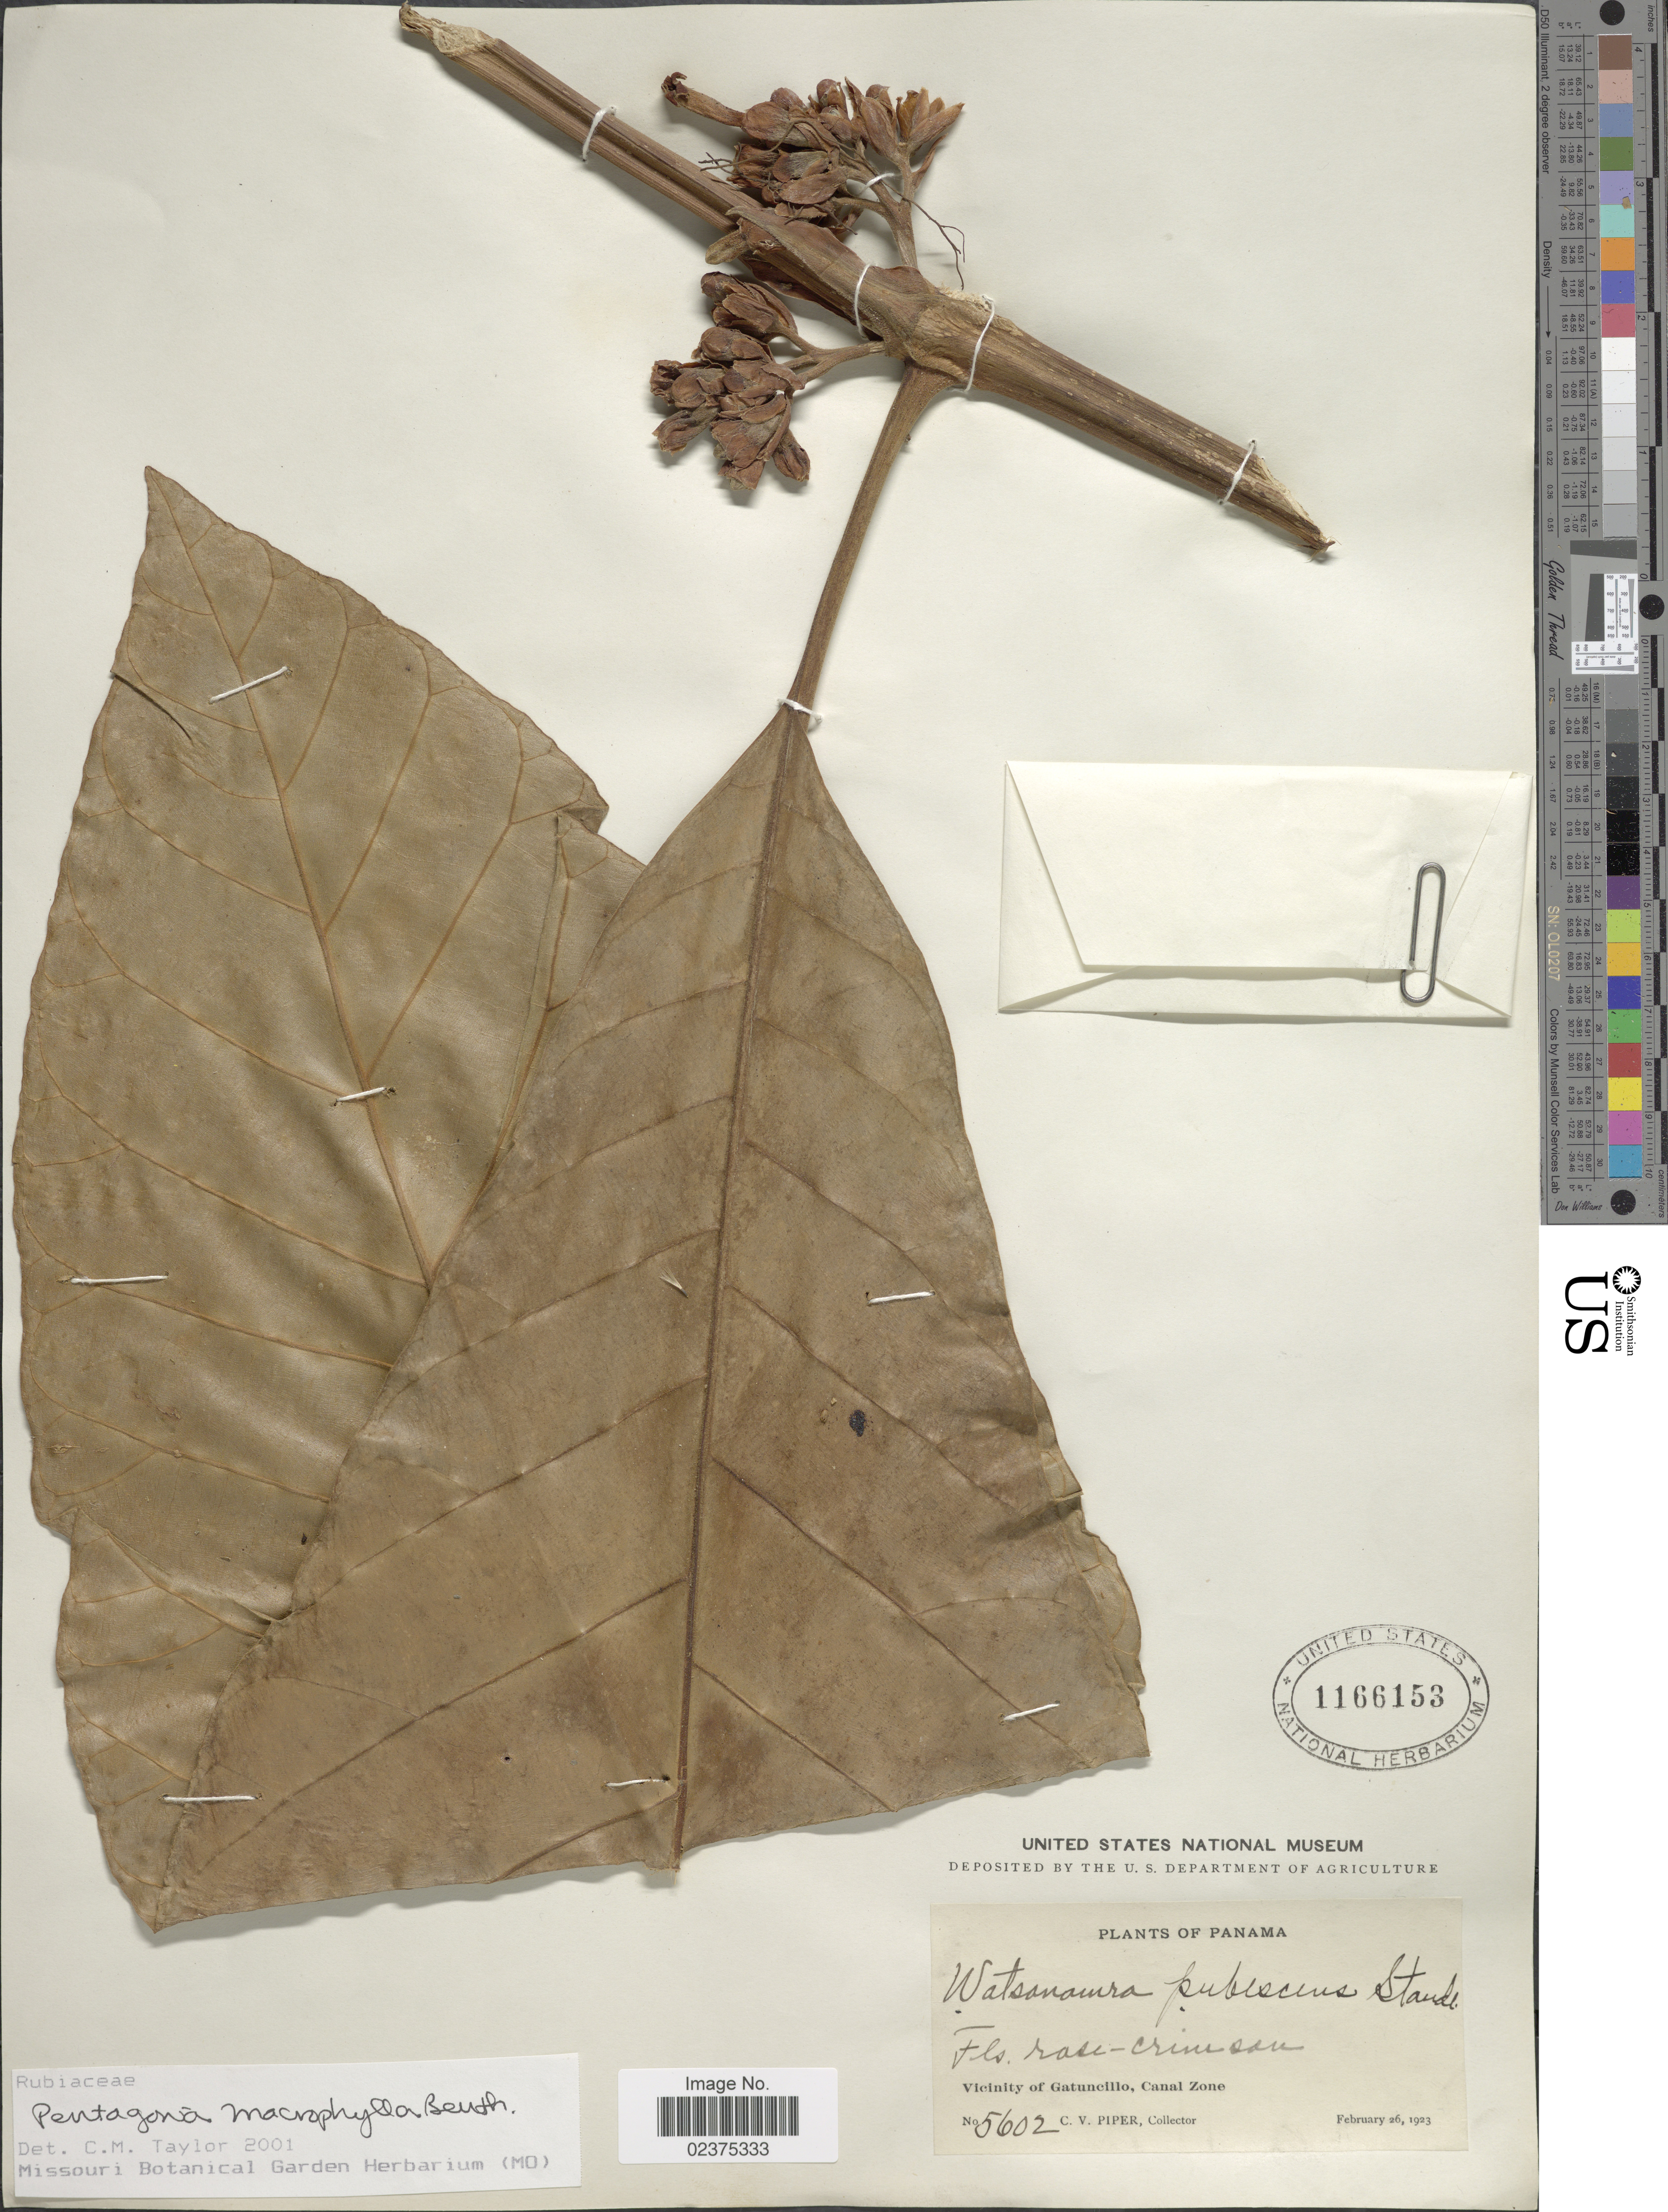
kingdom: Plantae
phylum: Tracheophyta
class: Magnoliopsida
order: Gentianales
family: Rubiaceae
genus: Pentagonia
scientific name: Pentagonia macrophylla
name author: Benth.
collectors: C. V. Piper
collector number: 5602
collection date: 1923-02-26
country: Panama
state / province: Colón / Panamá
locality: Vicinity of Gatuneillo, Canal Zone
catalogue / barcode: US 1166153